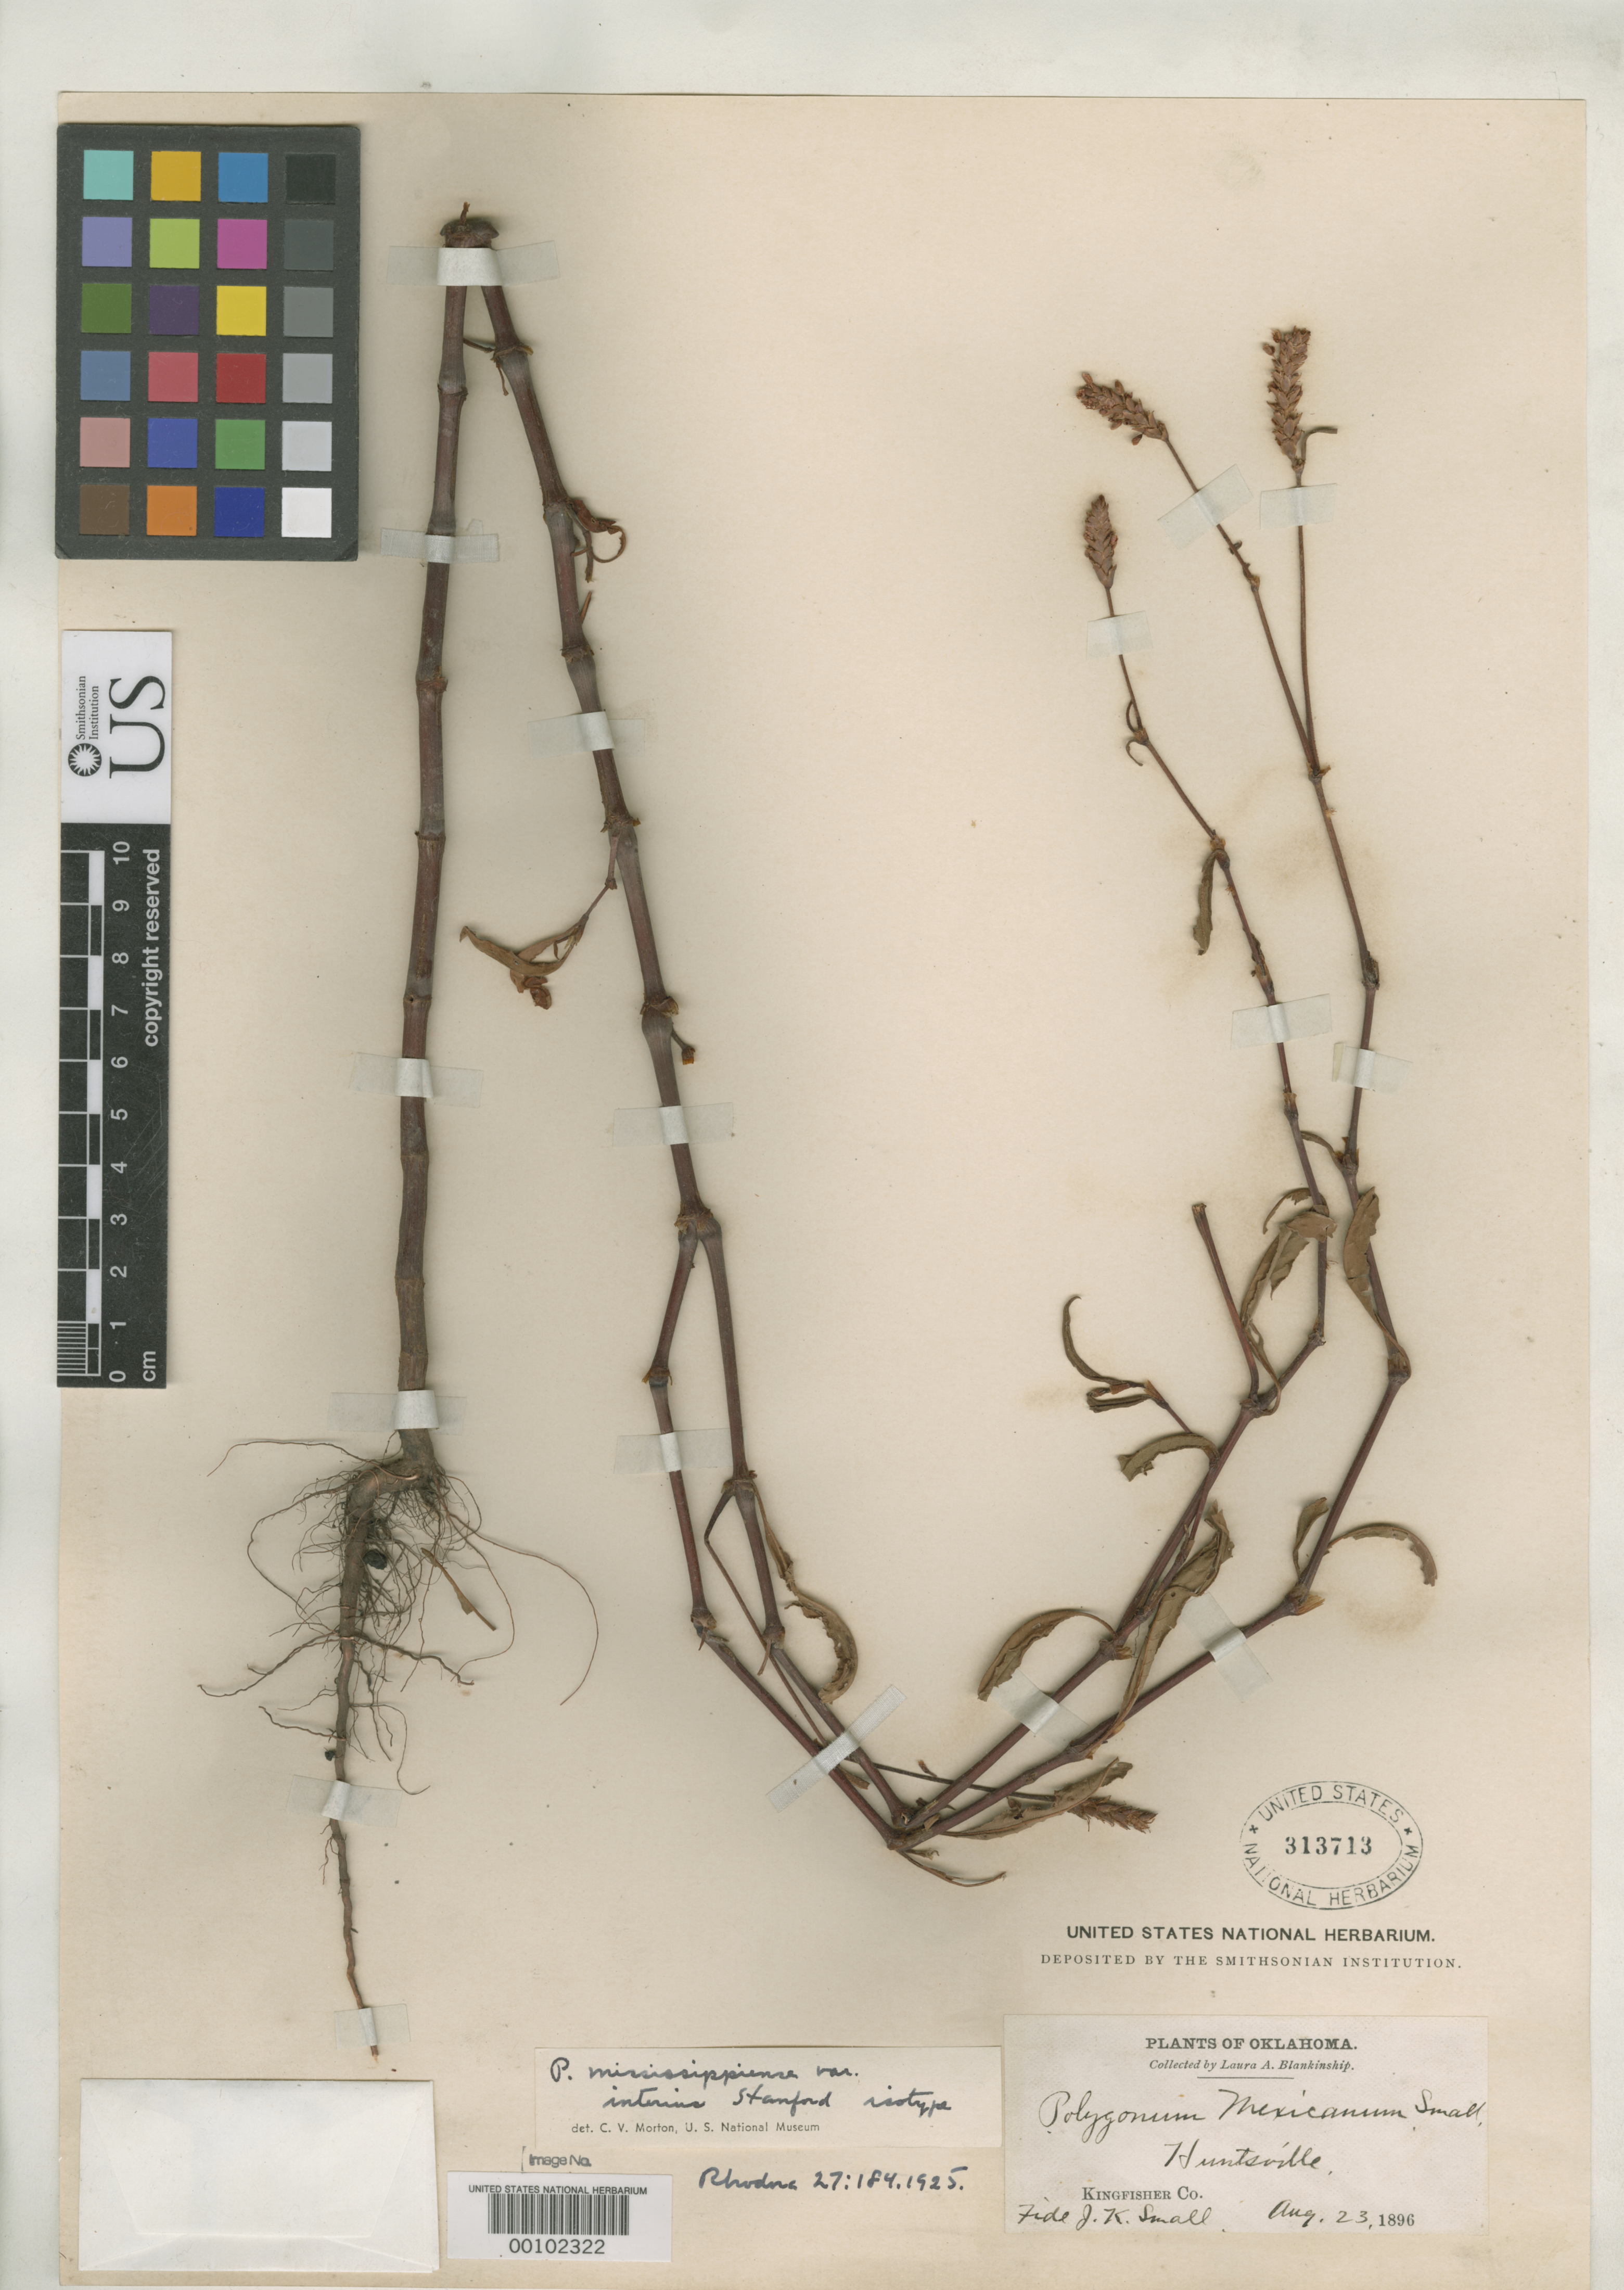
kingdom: Plantae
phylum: Tracheophyta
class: Magnoliopsida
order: Caryophyllales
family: Polygonaceae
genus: Polygonum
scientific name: Polygonum mississippiense var. interius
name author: Stanford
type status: Isotype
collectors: L. A. Blankinship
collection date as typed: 23 Aug 1896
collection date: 1896-08-23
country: United States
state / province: Oklahoma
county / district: Kingfisher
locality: Huntsville.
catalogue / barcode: US 313713